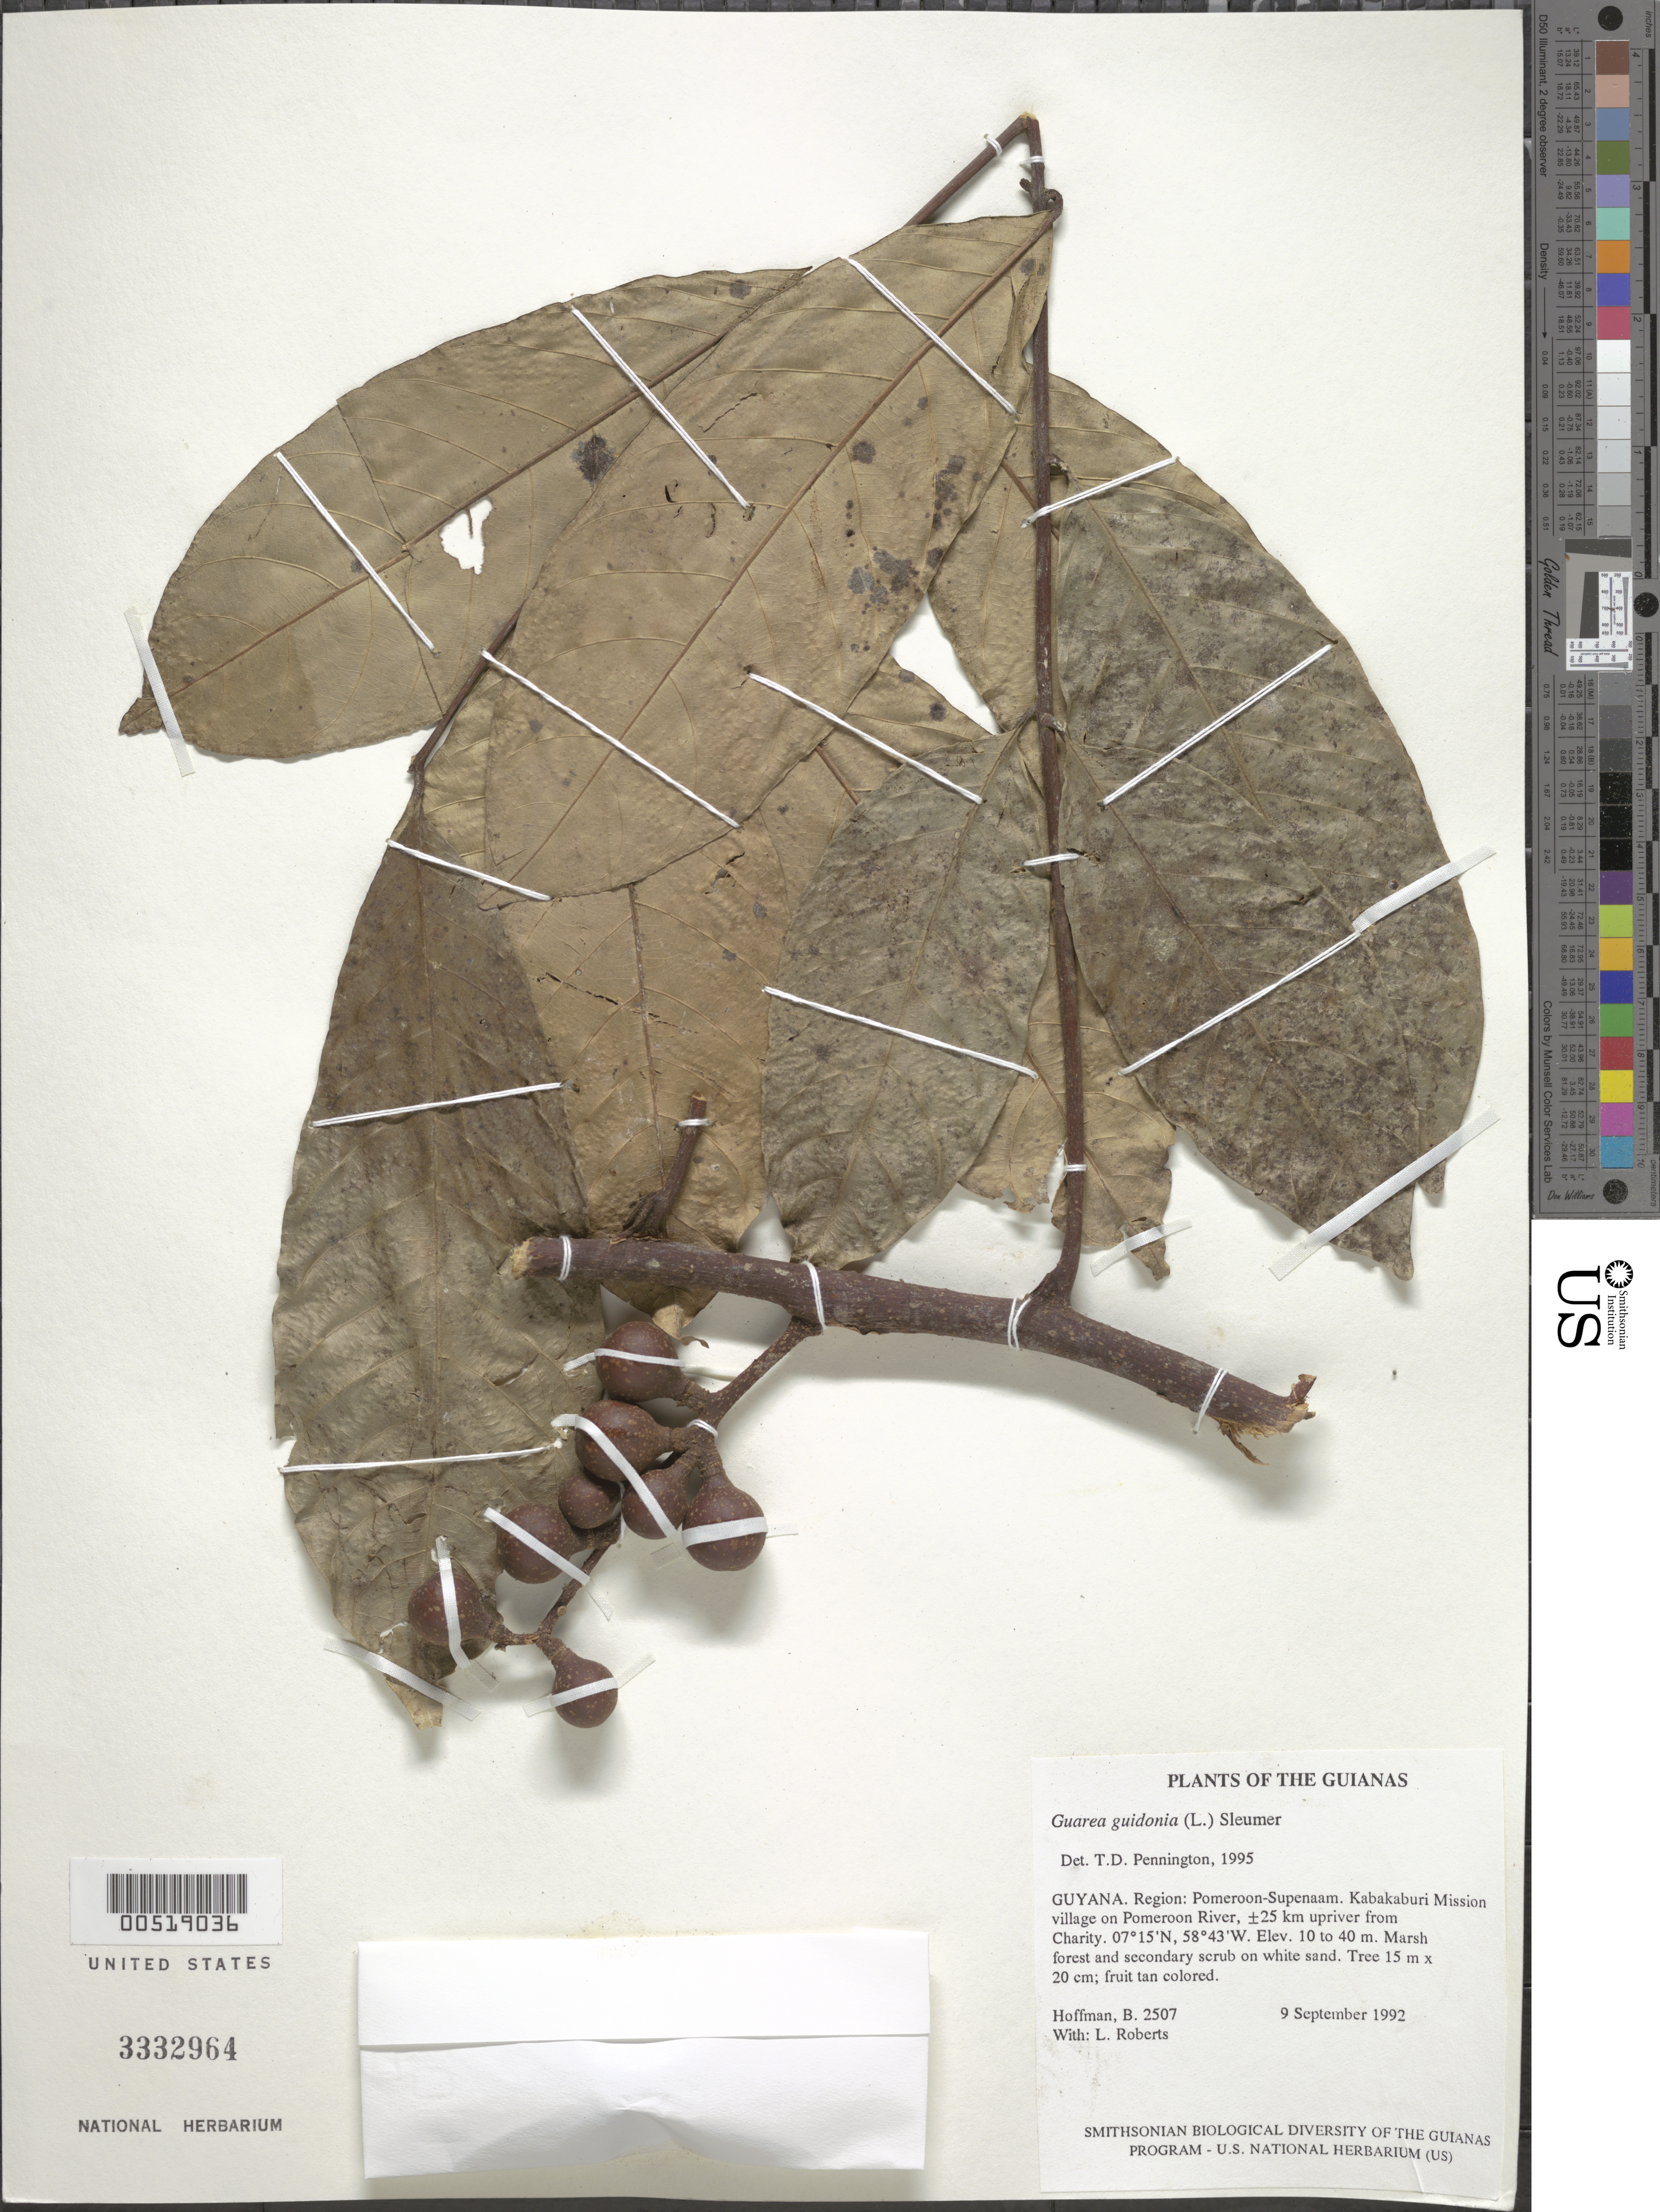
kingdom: Plantae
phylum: Tracheophyta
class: Magnoliopsida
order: Sapindales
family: Meliaceae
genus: Guarea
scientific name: Guarea guidonia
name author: (L.) Sleumer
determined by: Pennington, T. D., (K)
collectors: B. Hoffman & L. Roberts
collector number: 2507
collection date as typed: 9 September 1992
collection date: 1992-09-09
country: Guyana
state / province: Pomeroon-Supenaam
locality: Kabakaburi Mission village, on Pomeroon River, ±25 km upriver from Charity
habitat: Marsh forest and secondary scrub on white sand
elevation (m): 10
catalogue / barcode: US 3332964